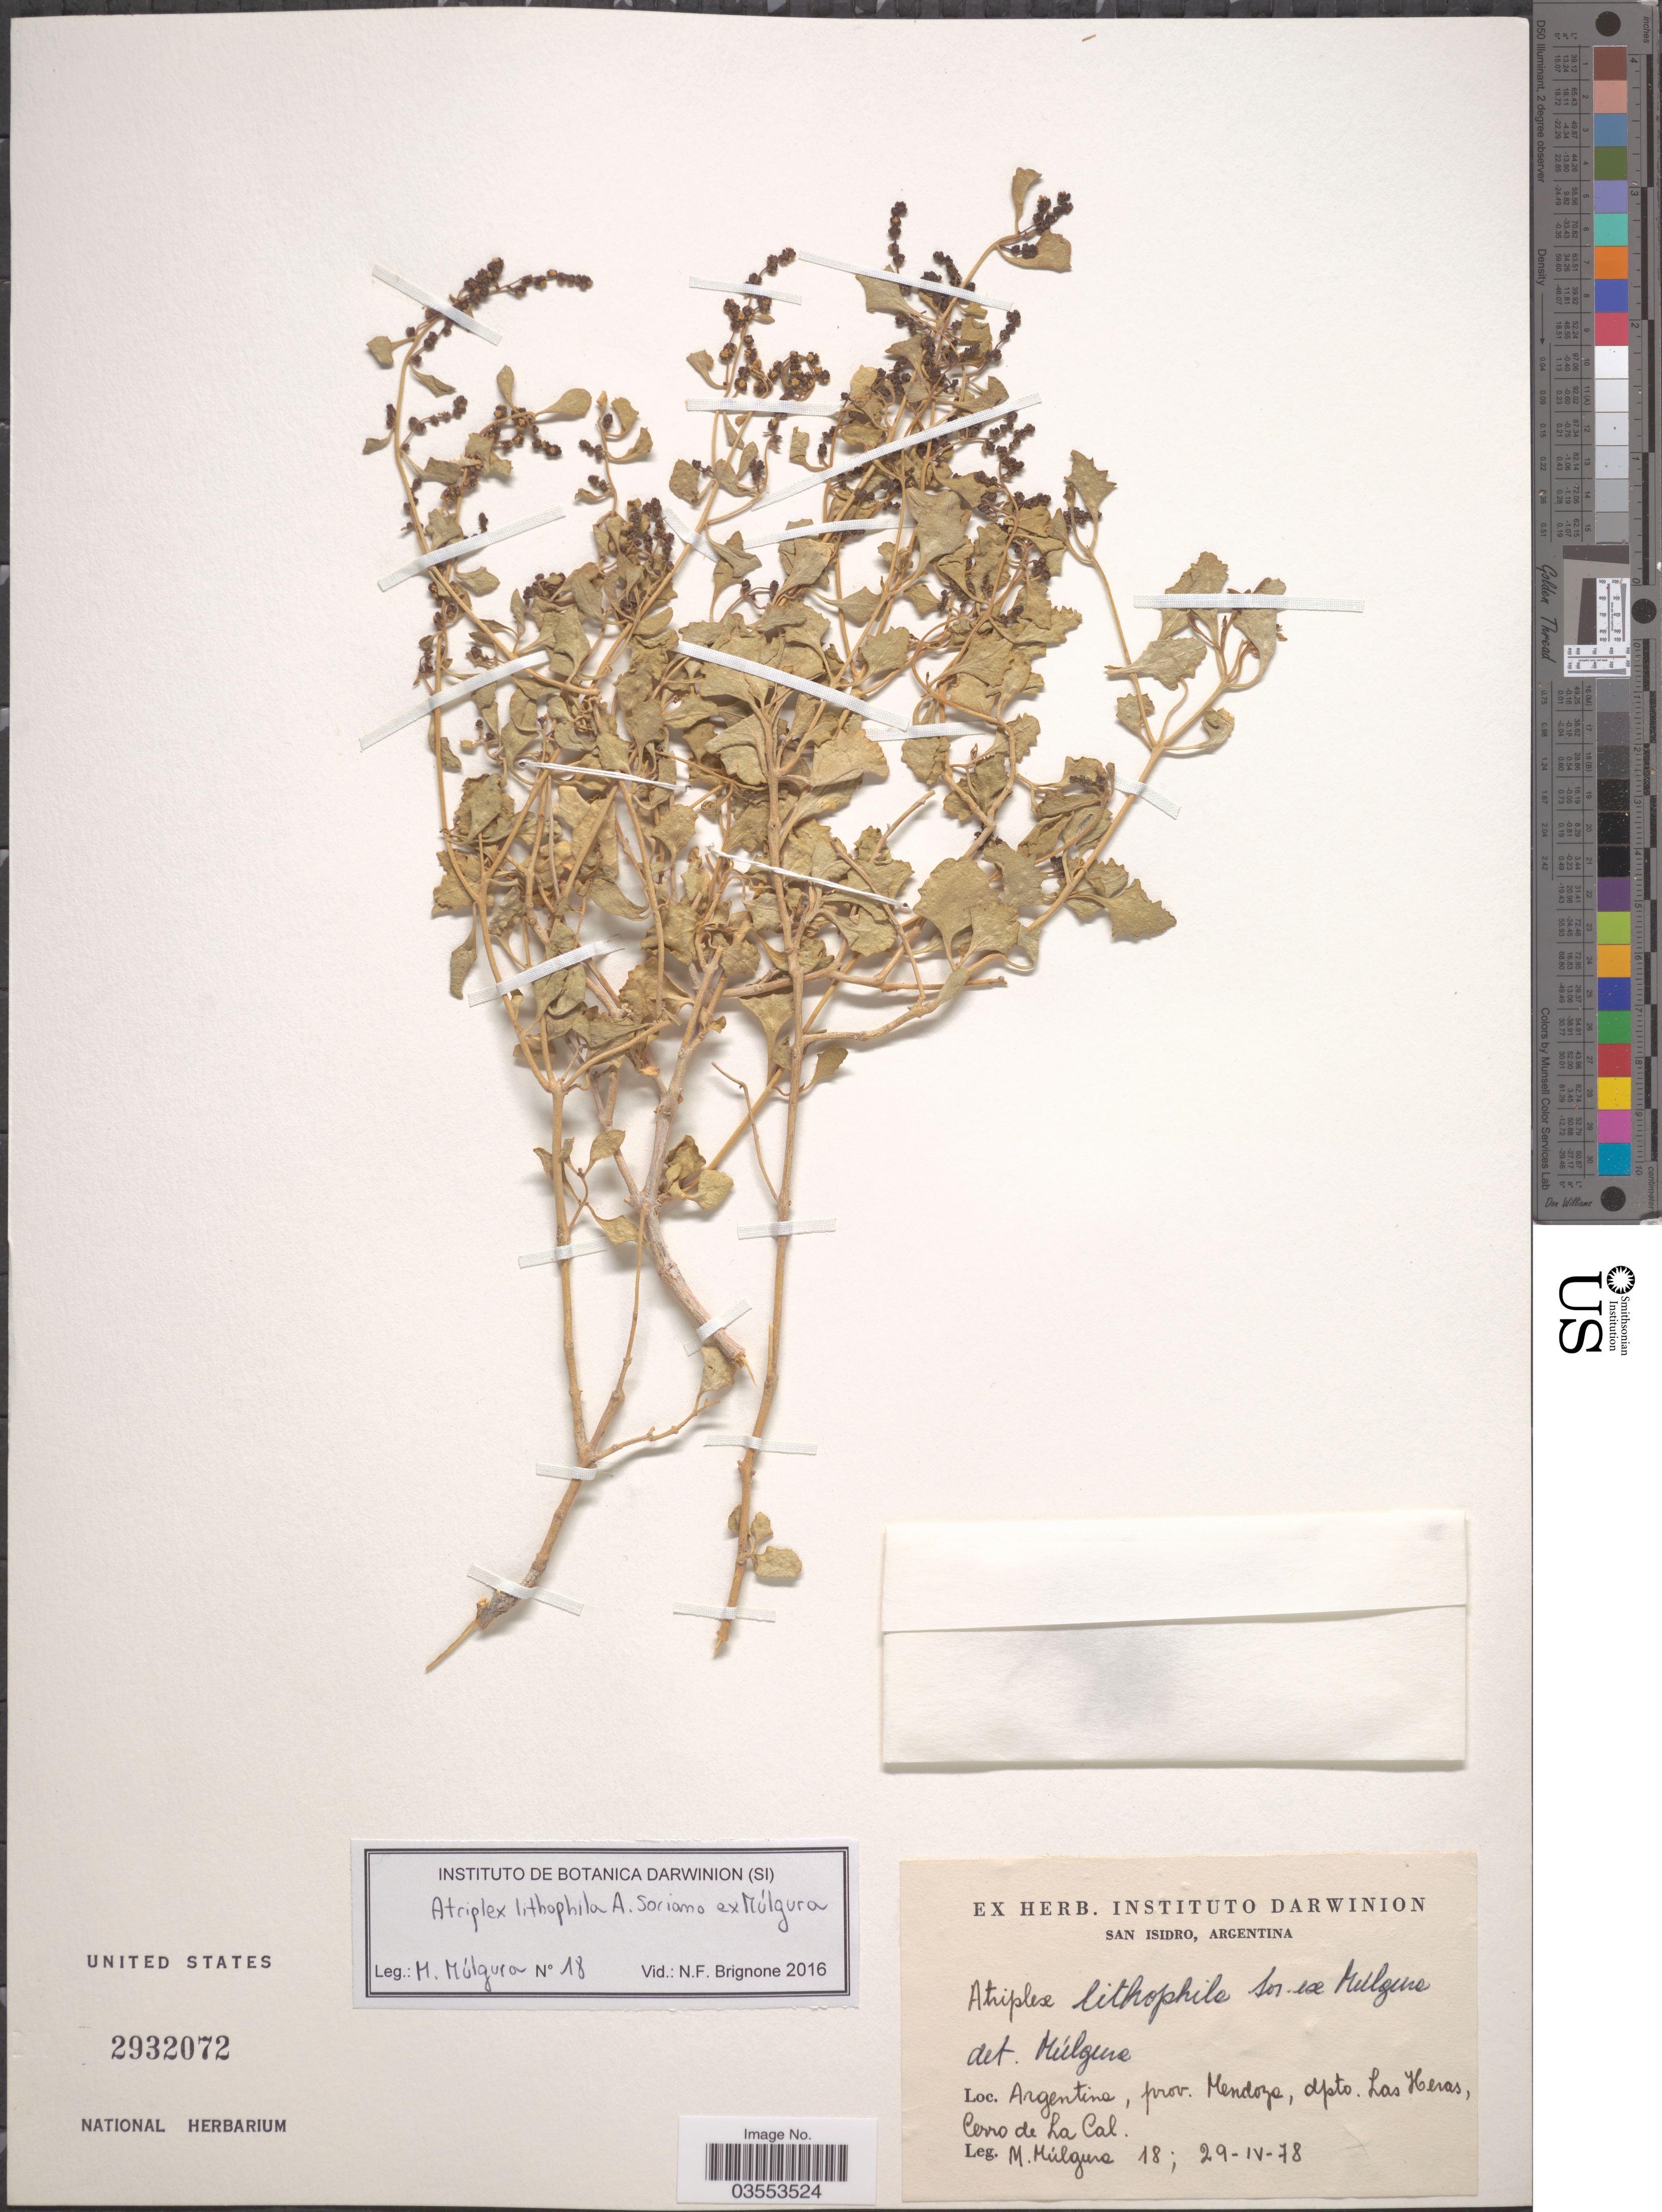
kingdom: Plantae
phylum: Tracheophyta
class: Magnoliopsida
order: Caryophyllales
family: Amaranthaceae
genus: Atriplex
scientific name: Atriplex lithophila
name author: A.M. Soriano ex Múlgura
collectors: M. Múlgura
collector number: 18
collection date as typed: Transcribed d/m/y: 29/4/78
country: Argentina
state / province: Mendoza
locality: Dpto. Las Heras, Cerro de La Cal.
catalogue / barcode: US 2932072